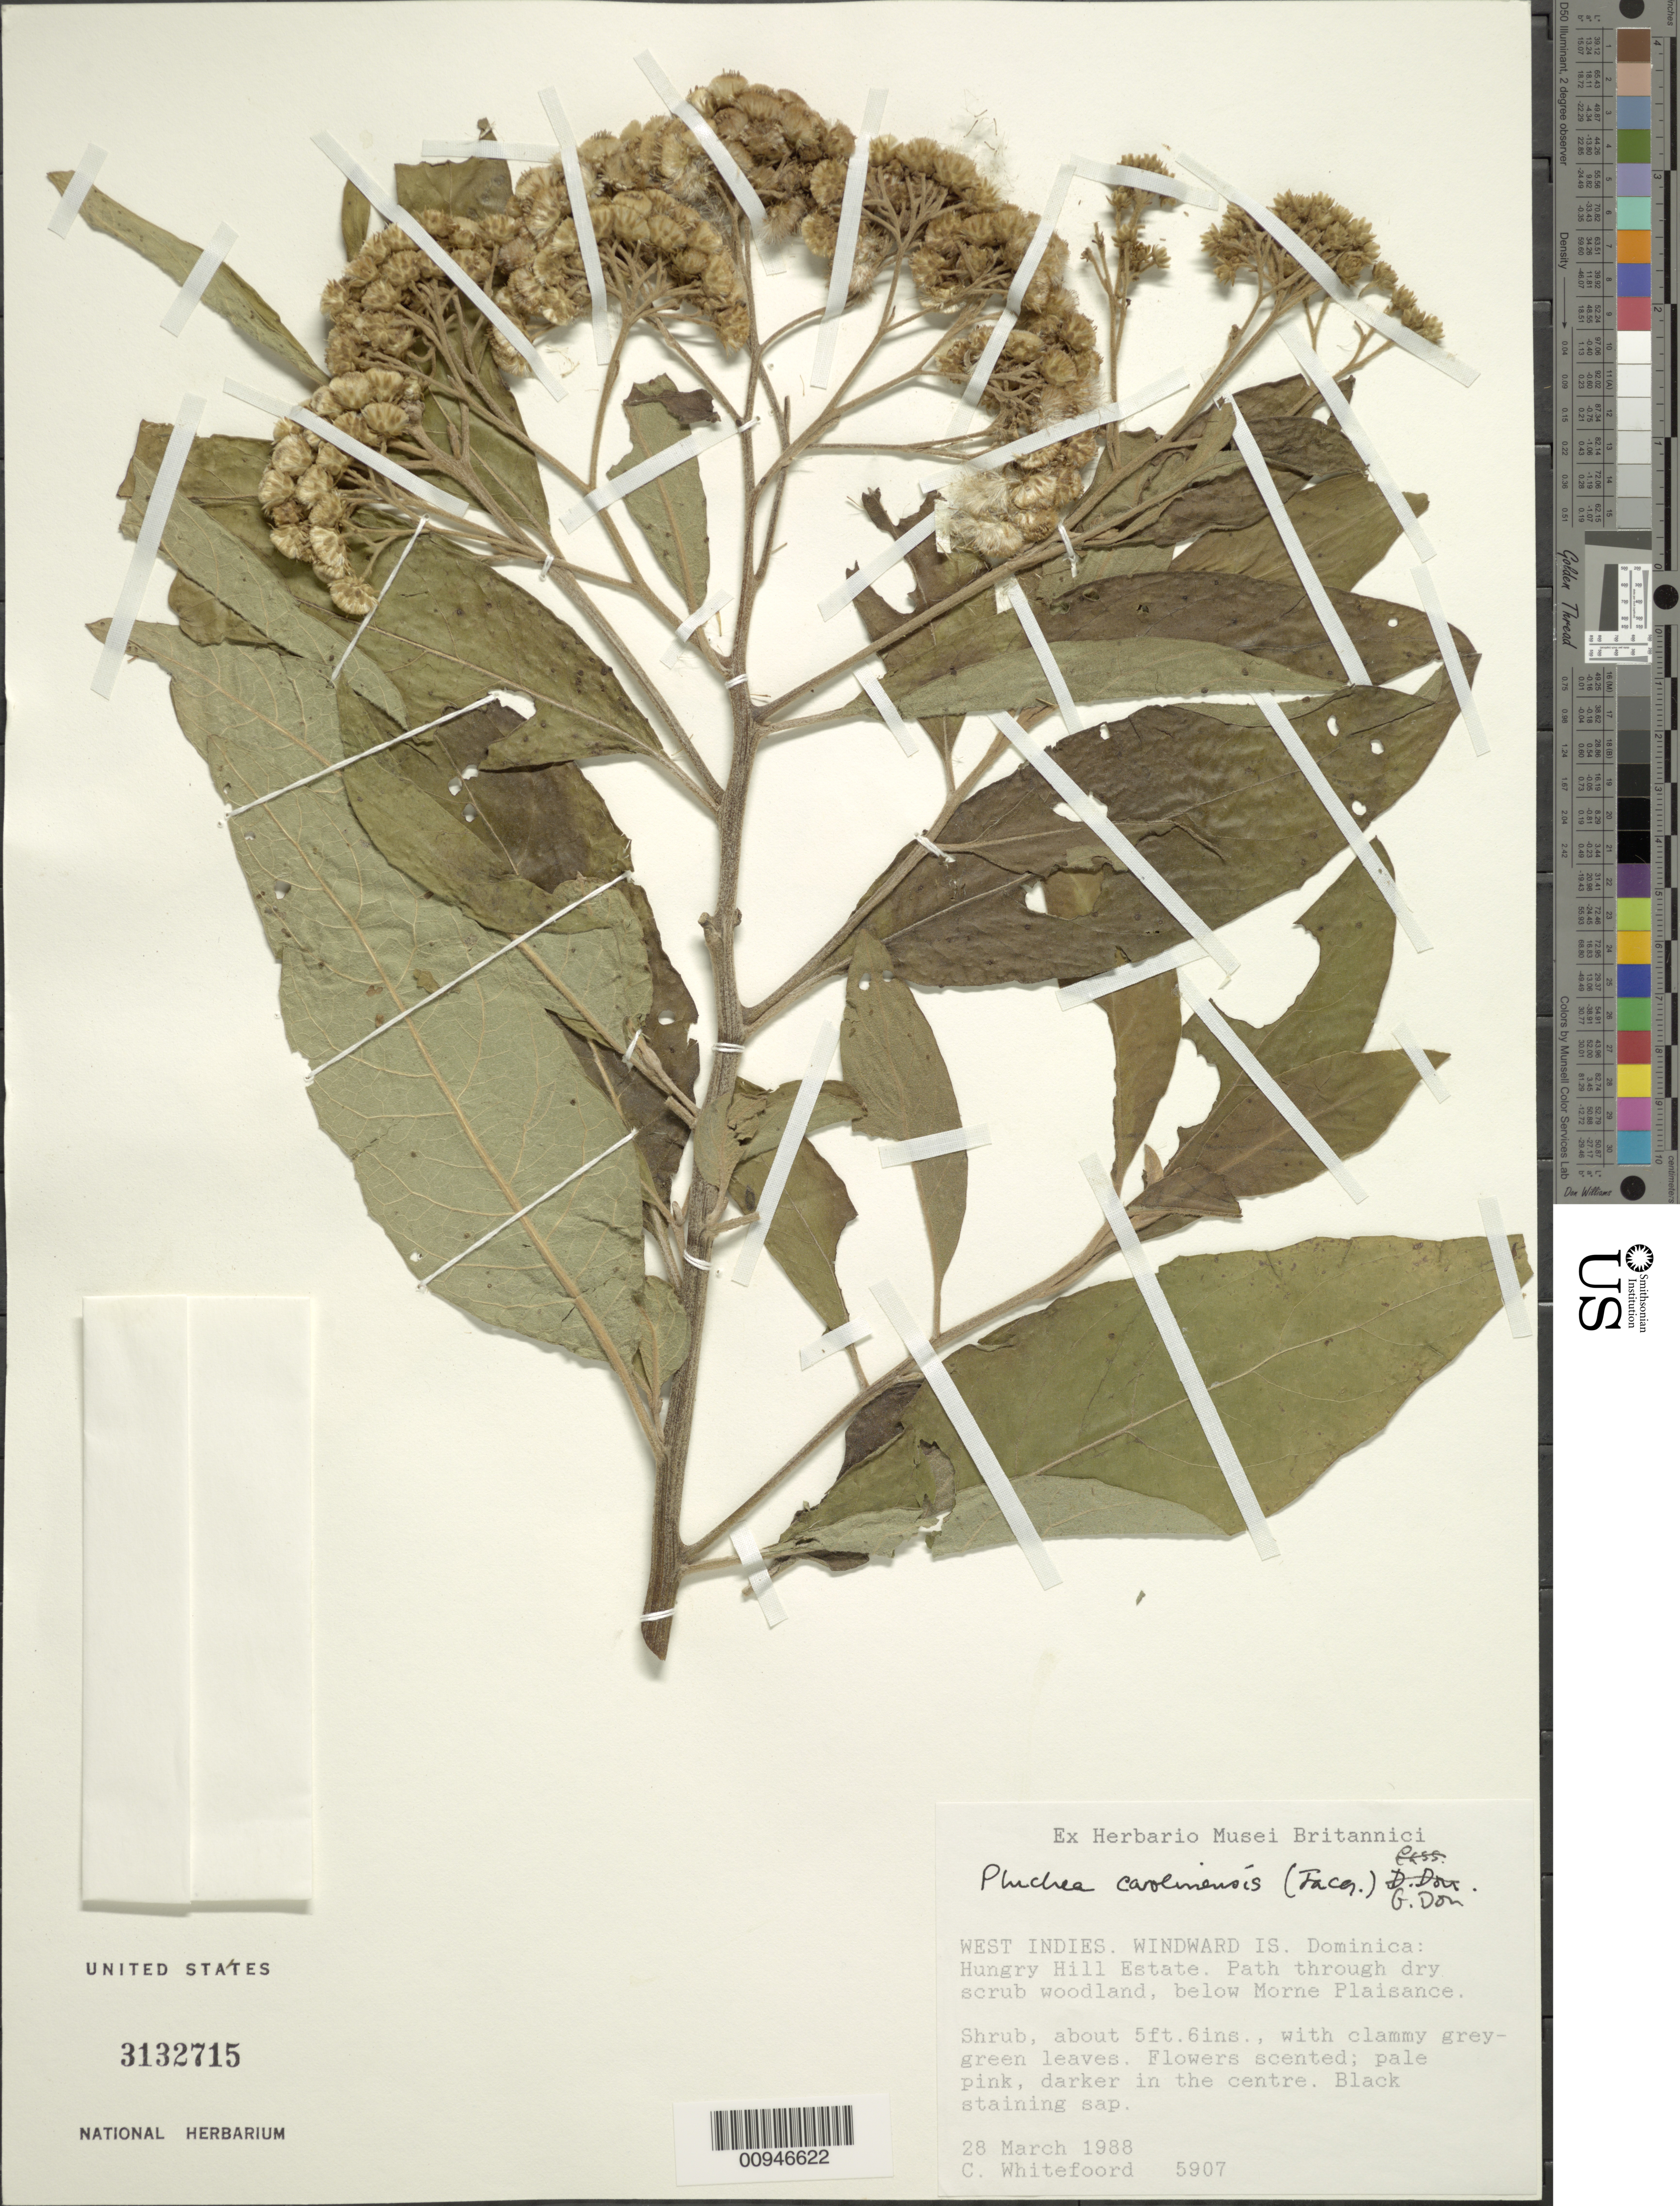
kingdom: Plantae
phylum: Tracheophyta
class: Magnoliopsida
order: Asterales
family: Asteraceae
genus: Pluchea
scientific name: Pluchea carolinensis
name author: (Jacq.) D. Don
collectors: C. Whitefoord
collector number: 5907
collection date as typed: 28 Mar 1988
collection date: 1988-03-28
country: Dominica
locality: Hungry Hill Estate. Path through dry scrub woodland, below Morne Plaisance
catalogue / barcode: US 3132715